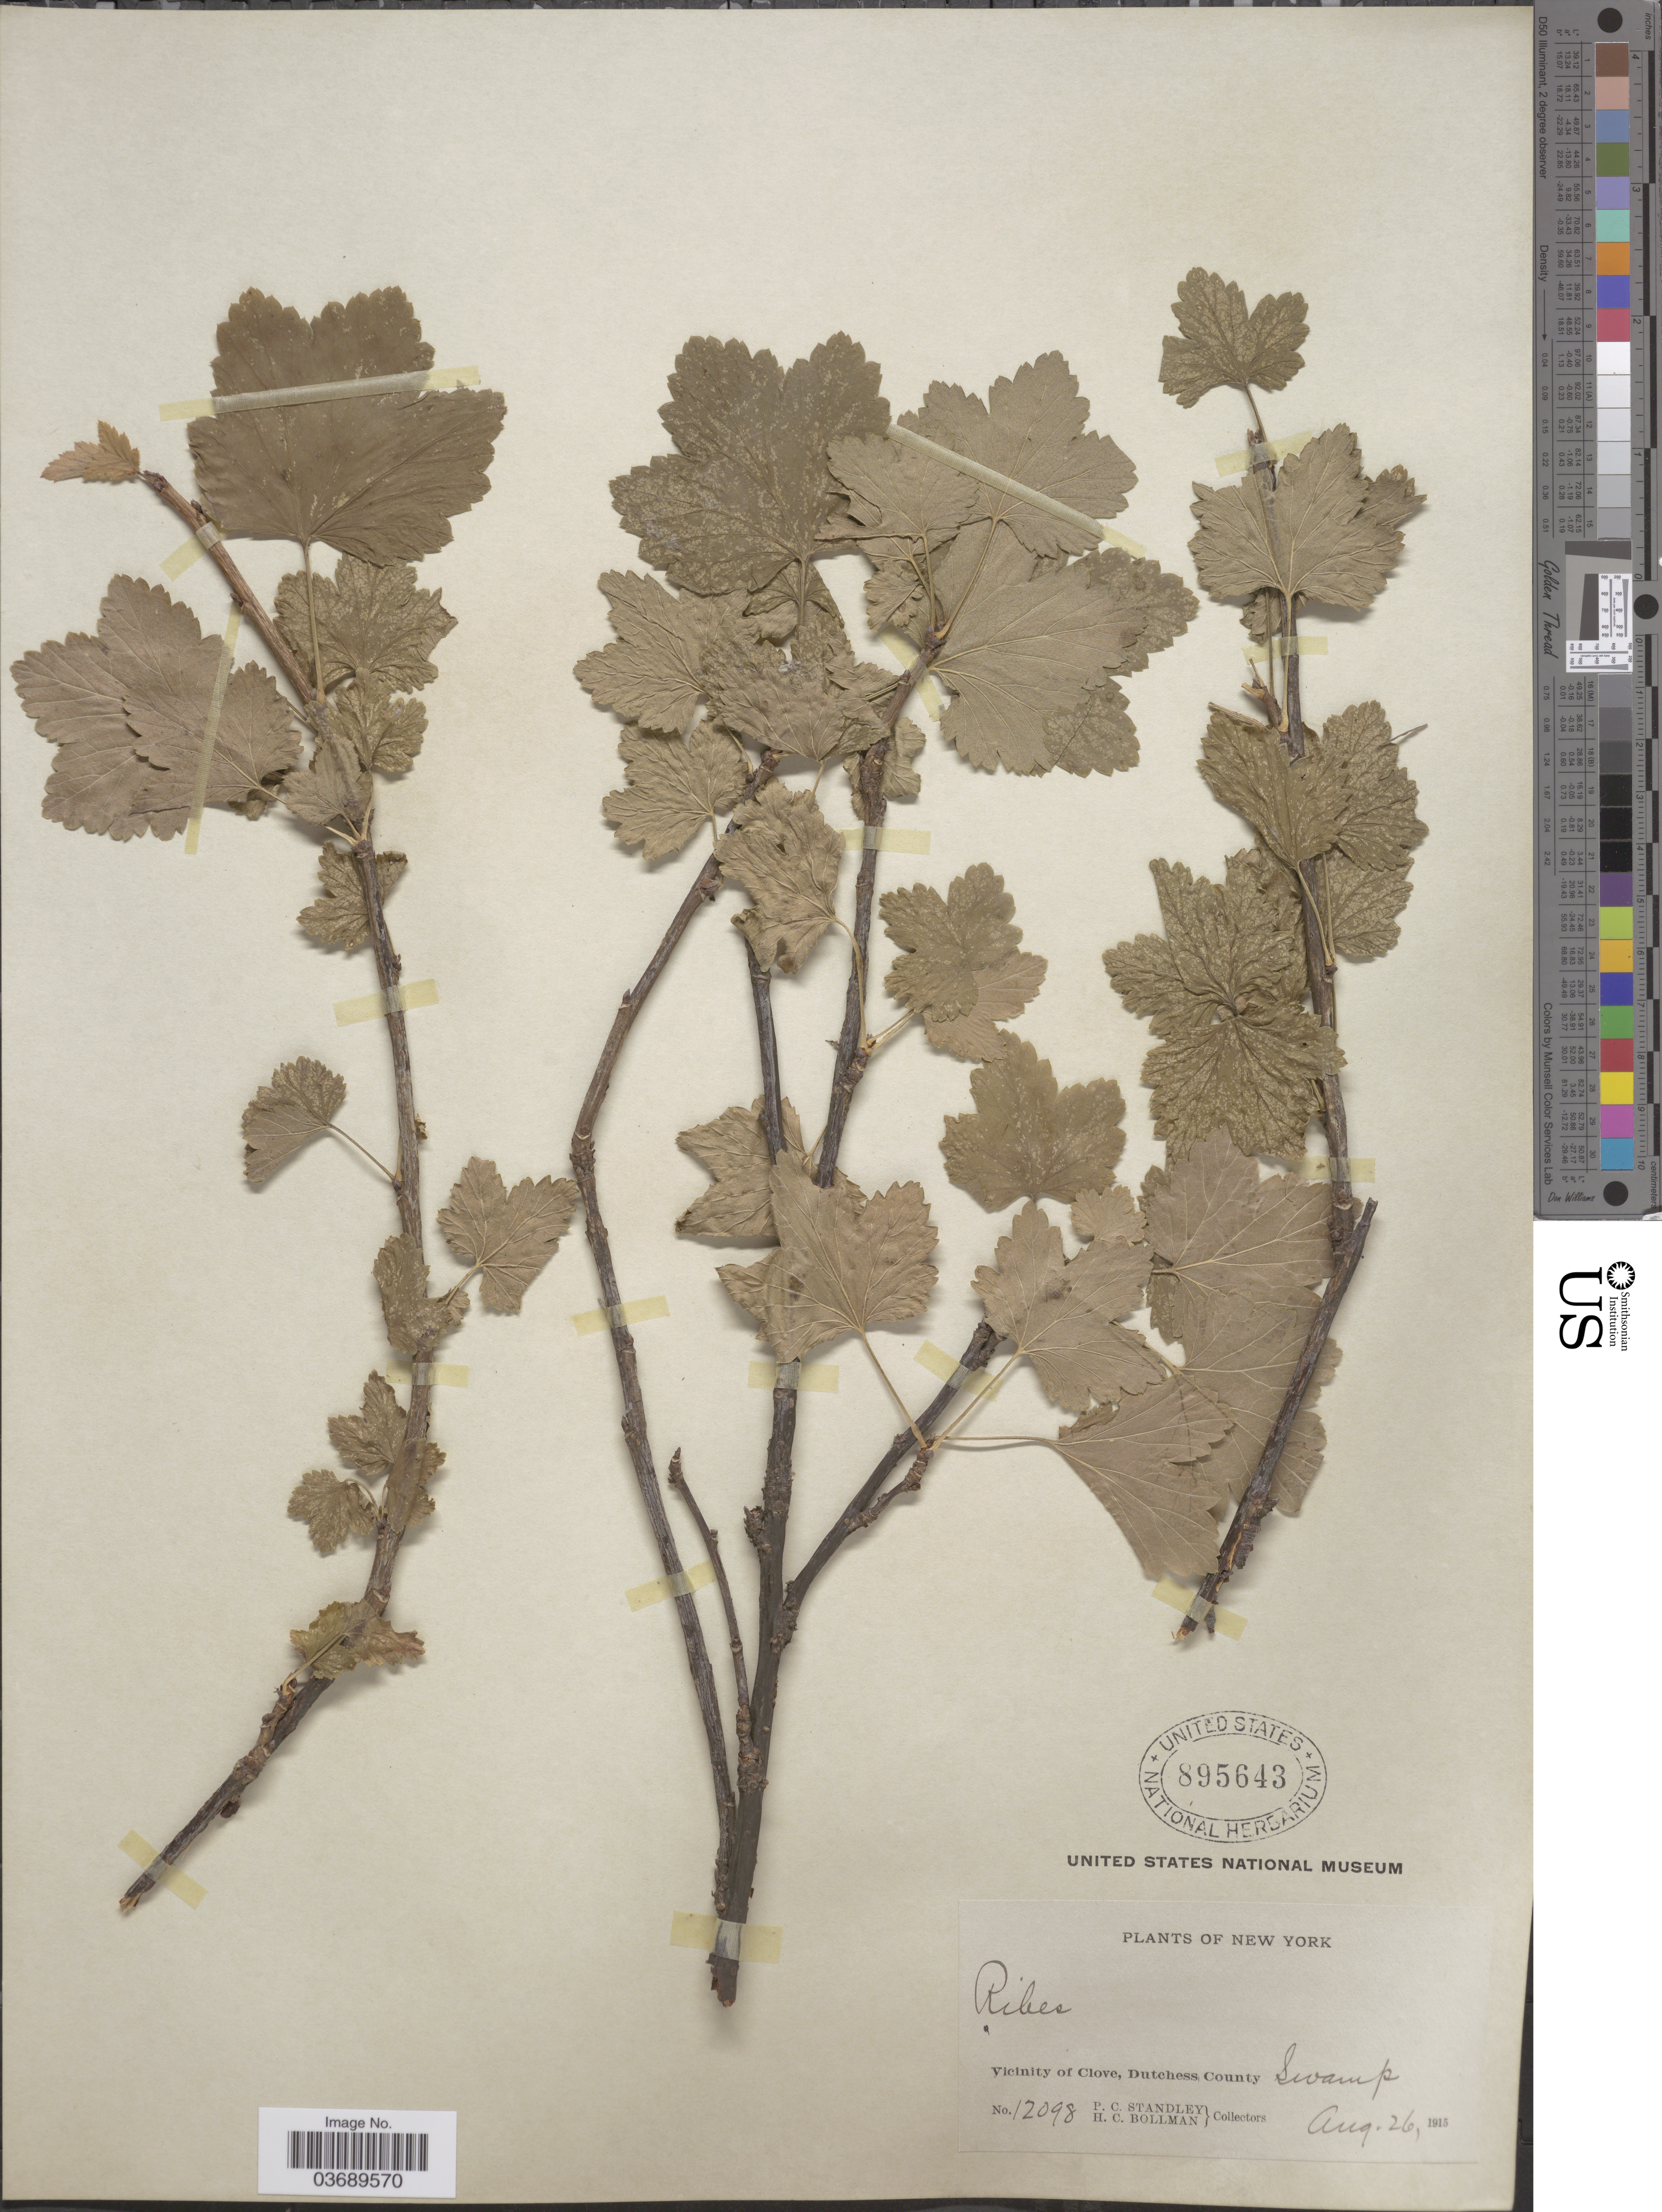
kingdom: Plantae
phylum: Tracheophyta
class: Magnoliopsida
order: Saxifragales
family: Grossulariaceae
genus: Ribes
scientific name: Ribes sp.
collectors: P. C. Standley & H. C. Bollman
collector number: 12098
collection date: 1915-08-26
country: United States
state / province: New York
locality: Vicinity of Clove, Dutchess County. Swamp.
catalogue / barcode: US 895643